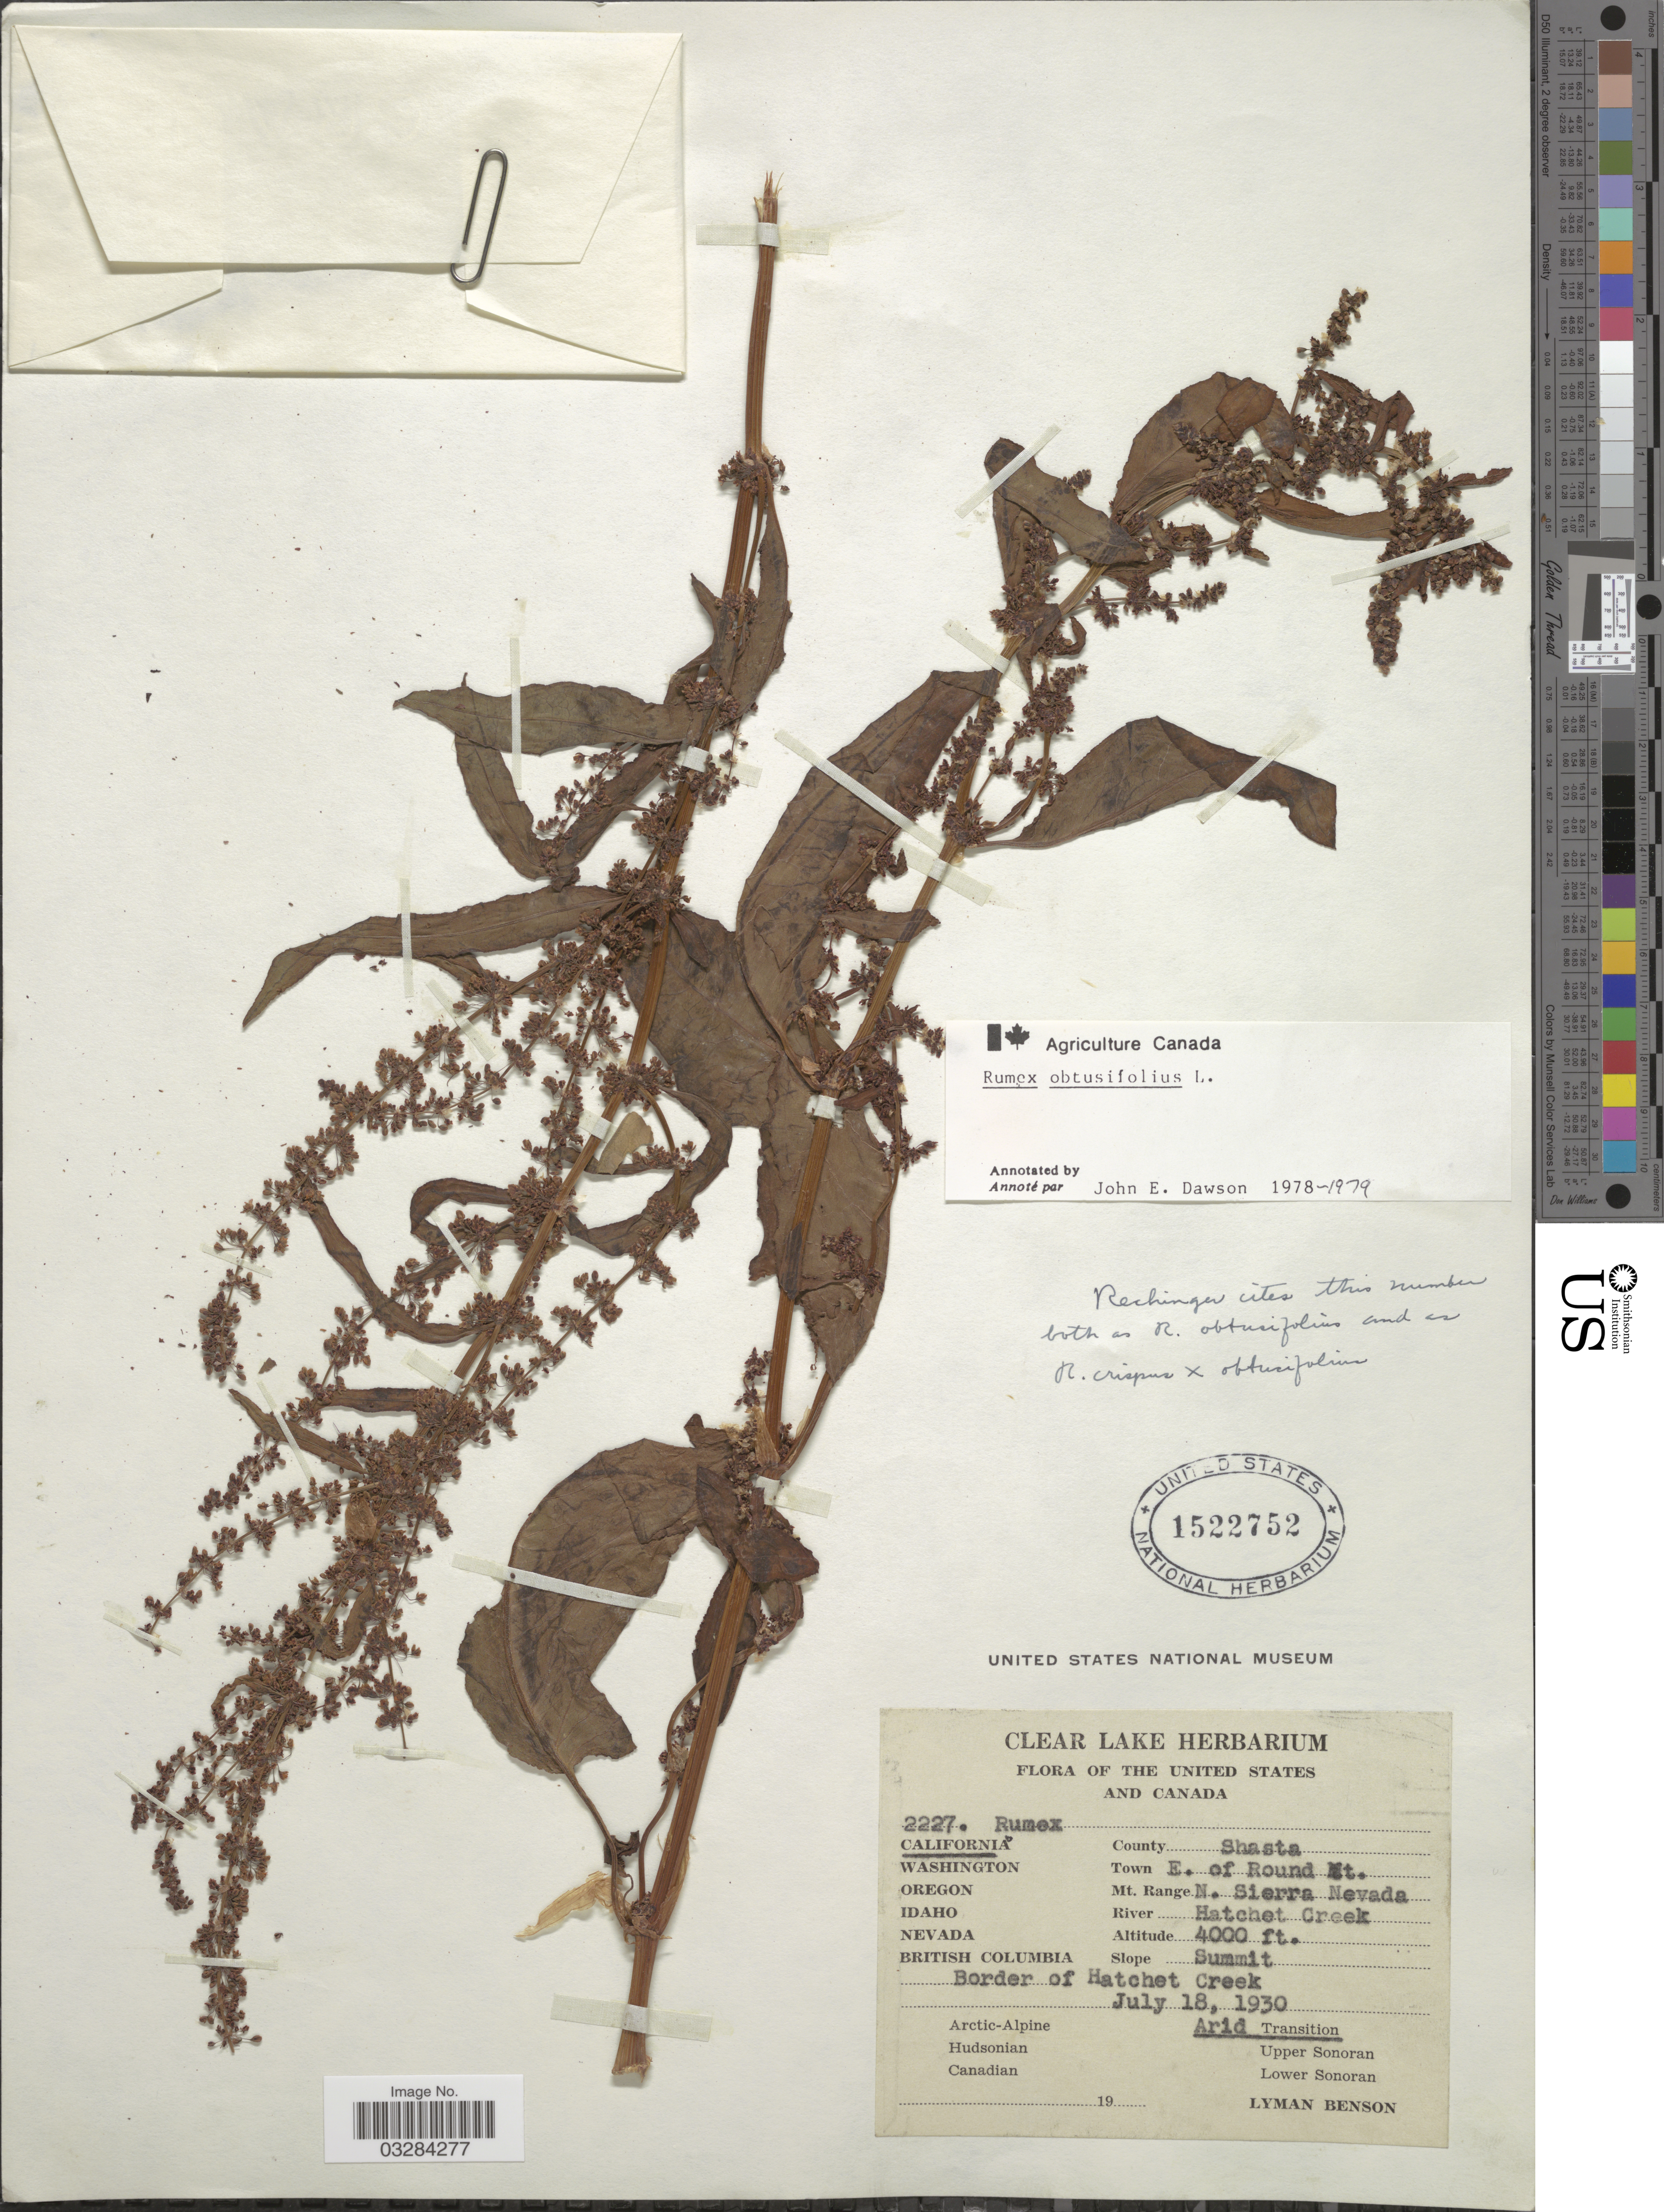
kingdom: Plantae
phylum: Tracheophyta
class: Magnoliopsida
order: Caryophyllales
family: Polygonaceae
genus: Rumex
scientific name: Rumex obtusifolius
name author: L.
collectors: L. D. Benson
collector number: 2227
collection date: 1930-07-18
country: United States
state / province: California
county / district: Shasta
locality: County Shasta. Town E. of Round Mt. Mt. Range N. Sierra Nevada. River Hatchet Creek. Slope Summit. Border of Hatchet Creek.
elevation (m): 1219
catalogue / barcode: US 1522752